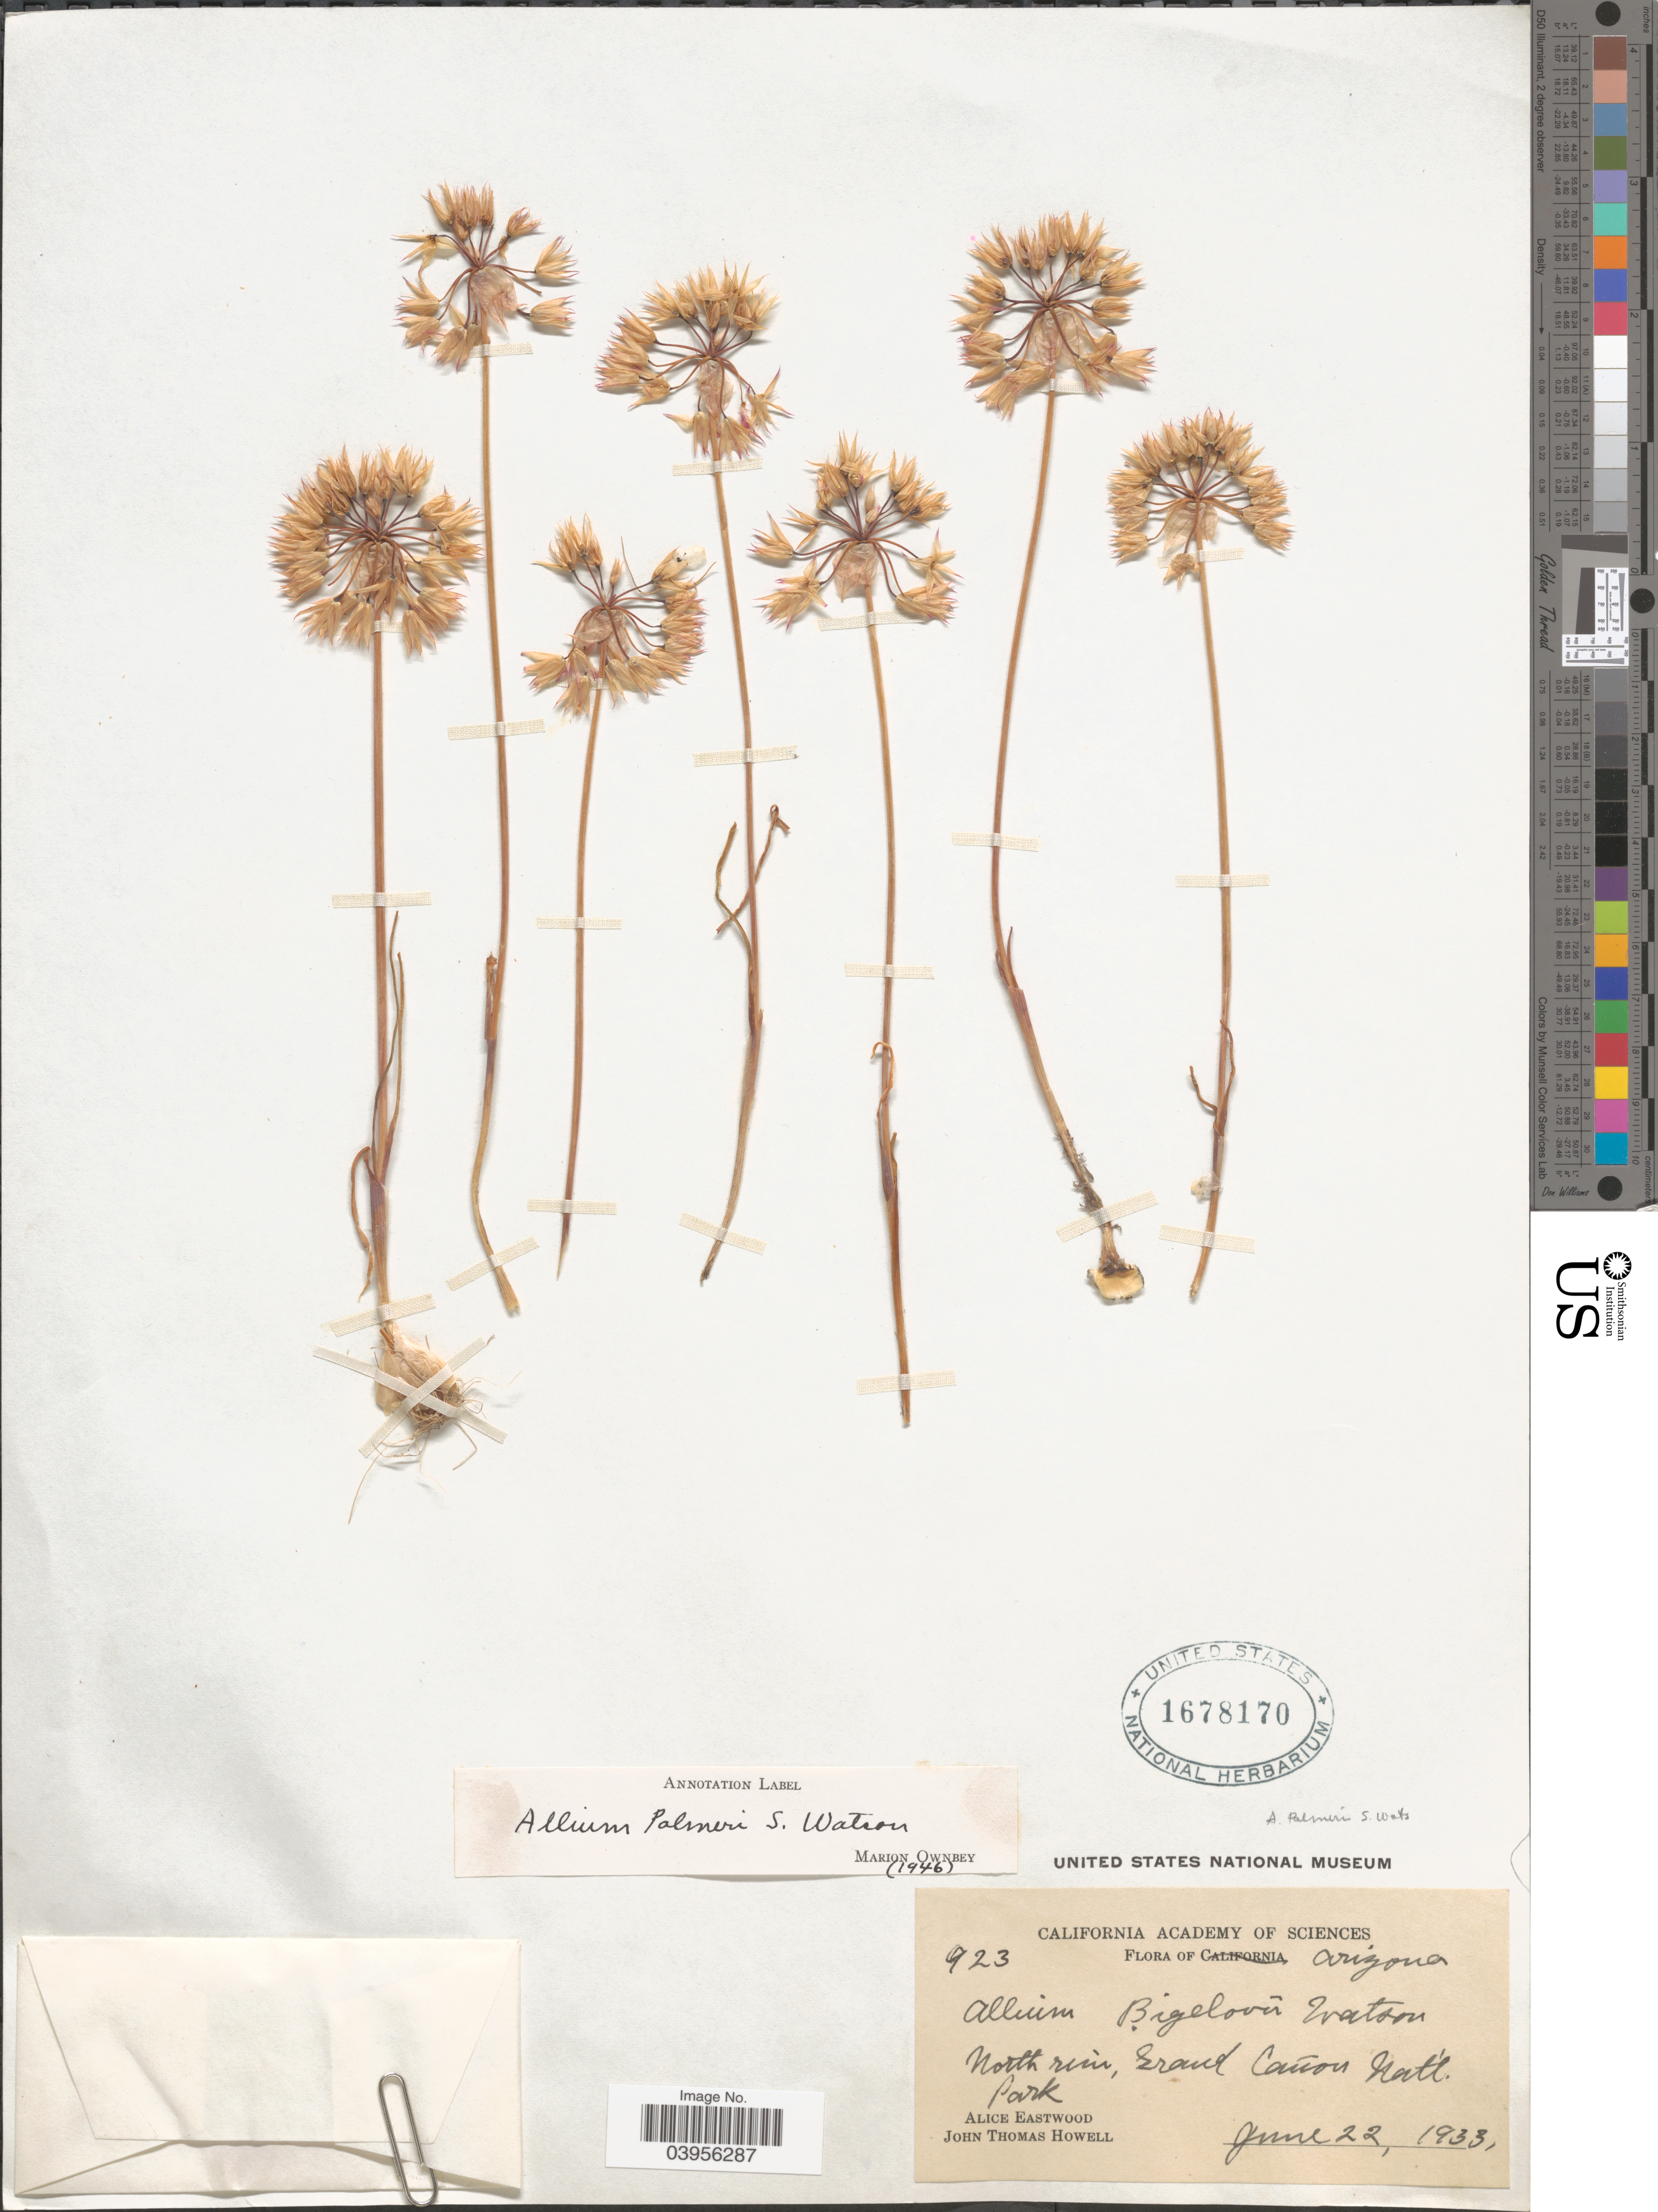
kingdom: Plantae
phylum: Tracheophyta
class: Liliopsida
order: Asparagales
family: Amaryllidaceae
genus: Allium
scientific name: Allium palmeri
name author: S. Watson in C. King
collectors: A. Eastwood & J. T. Howell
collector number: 923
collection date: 1933-06-22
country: United States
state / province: Arizona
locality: North rim, Grand Cañon Nat'l Park.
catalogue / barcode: US 1678170